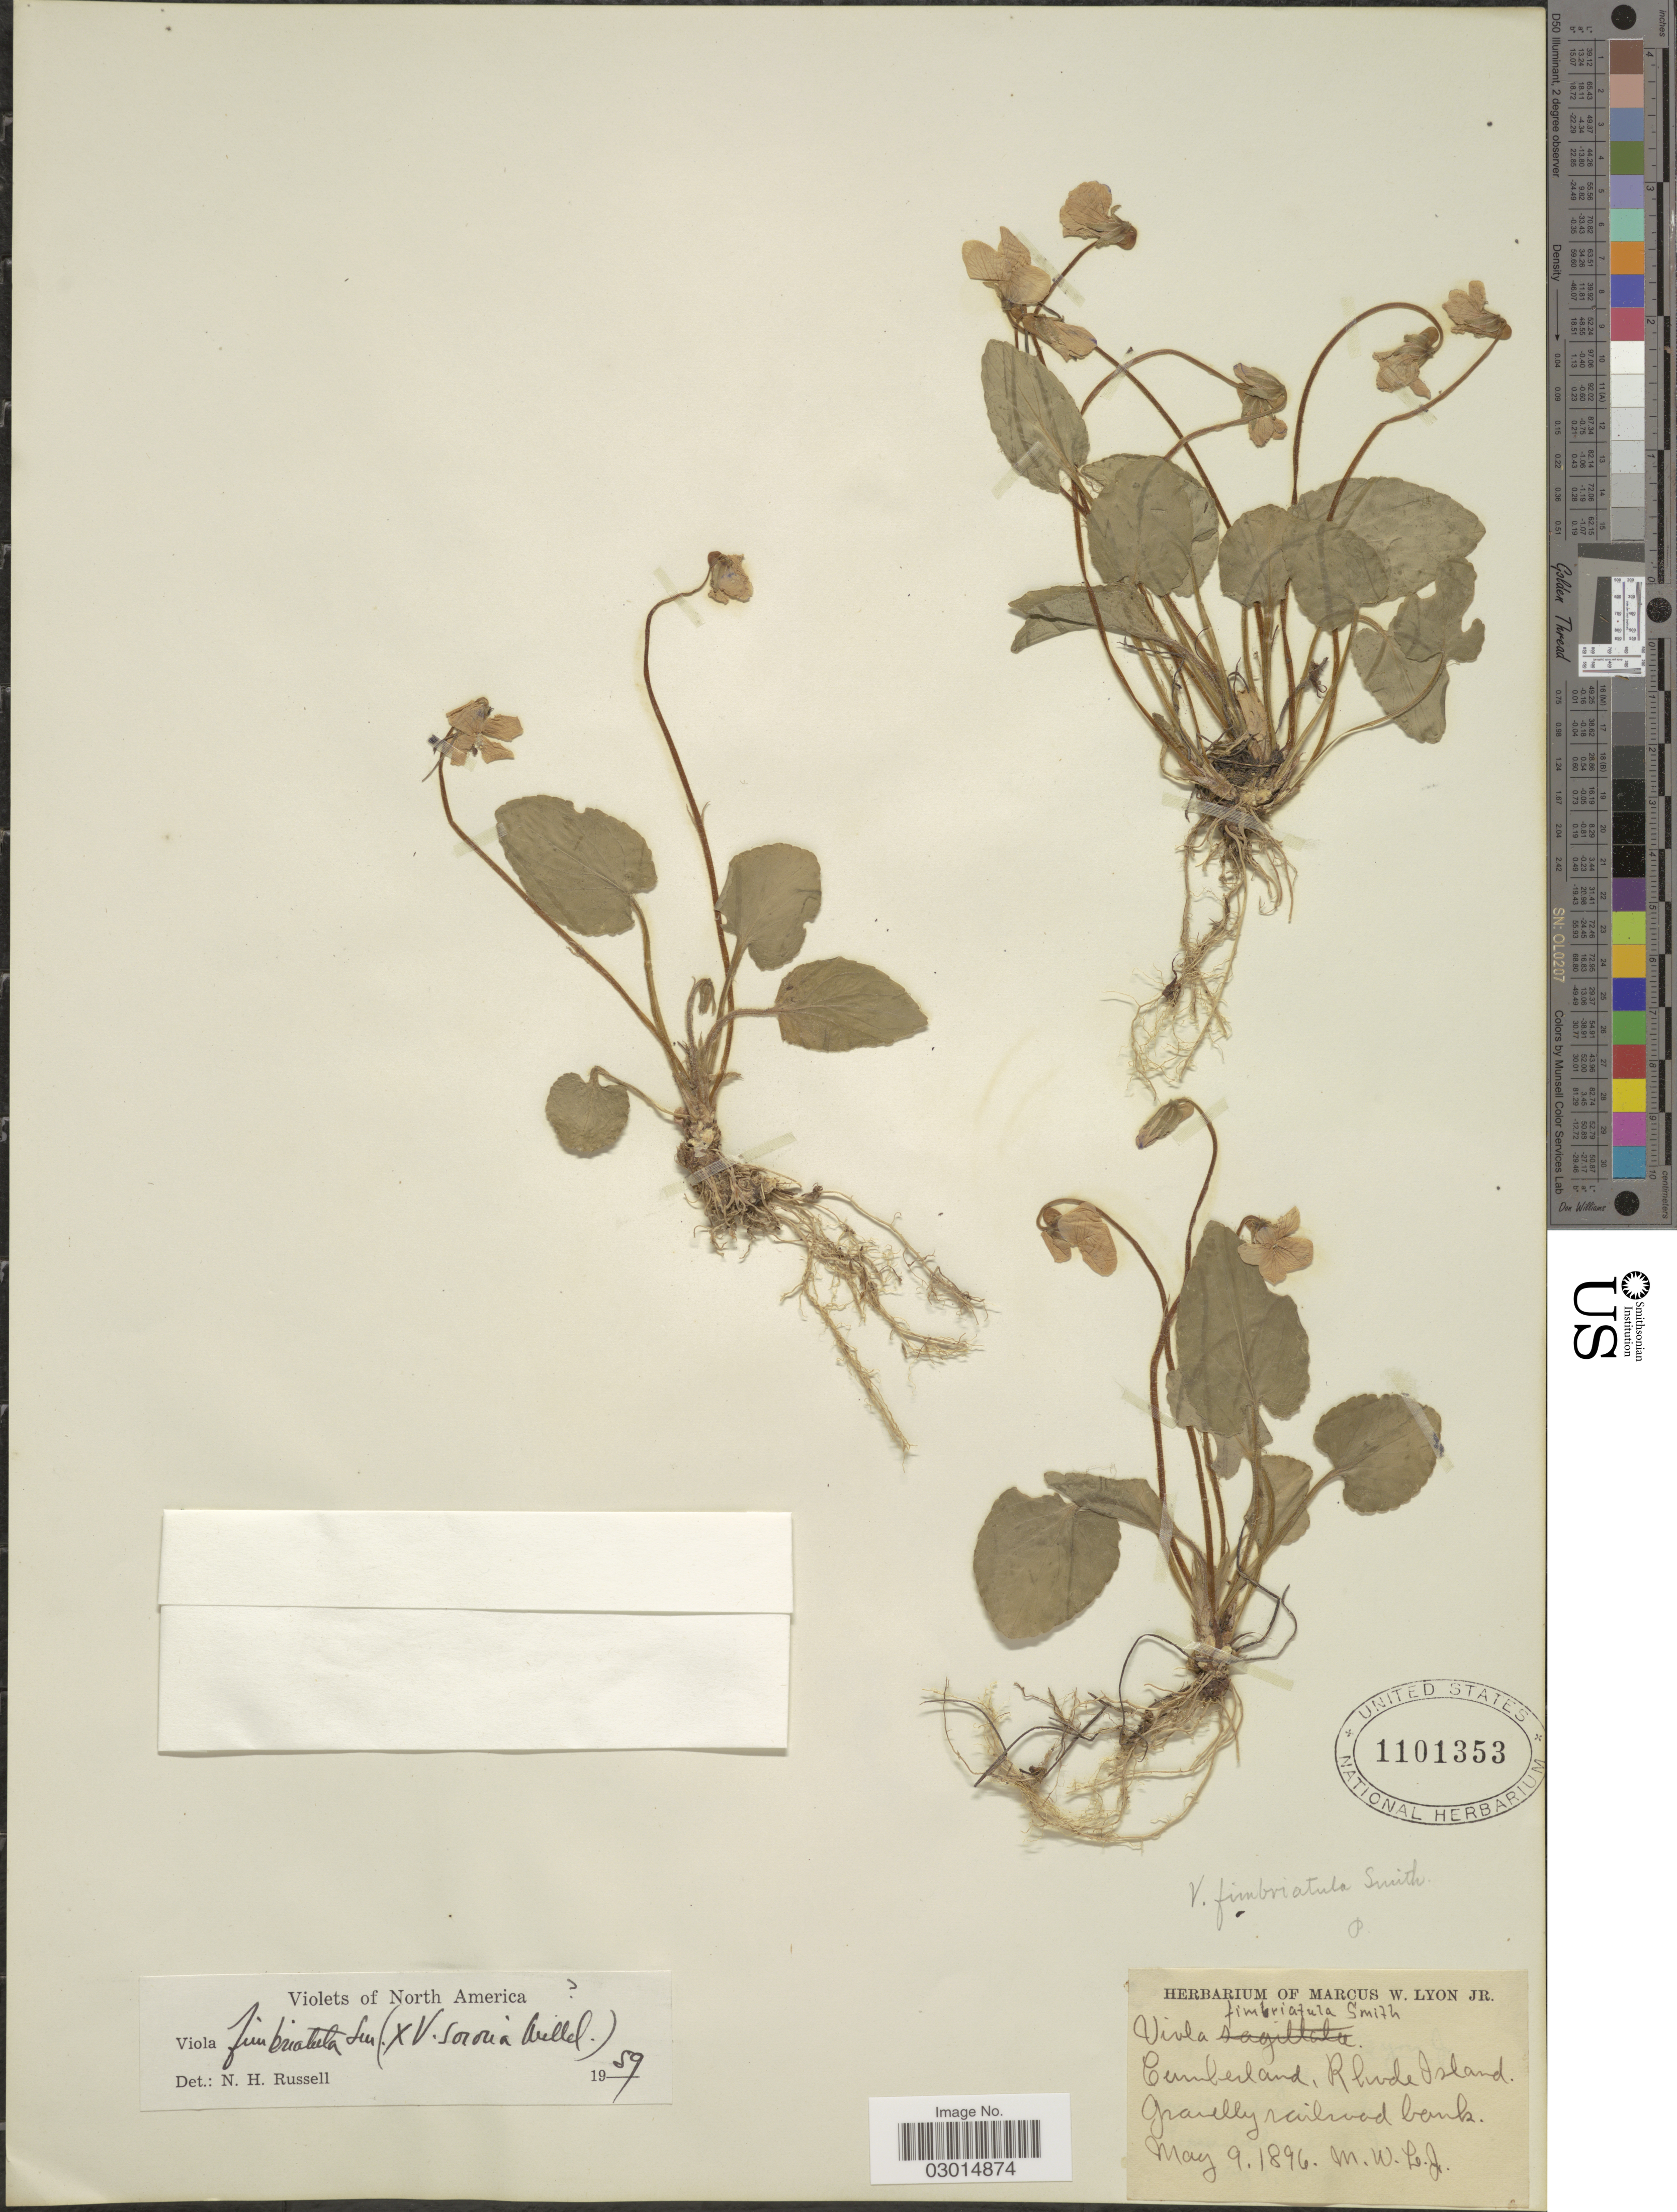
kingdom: Plantae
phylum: Tracheophyta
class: Magnoliopsida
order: Malpighiales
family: Violaceae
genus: Viola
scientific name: Viola fimbriatula x V. sororia Willd.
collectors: M. W. Lyon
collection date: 1896-05-09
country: United States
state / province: Rhode Island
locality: Cumberland.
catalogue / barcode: US 1101353